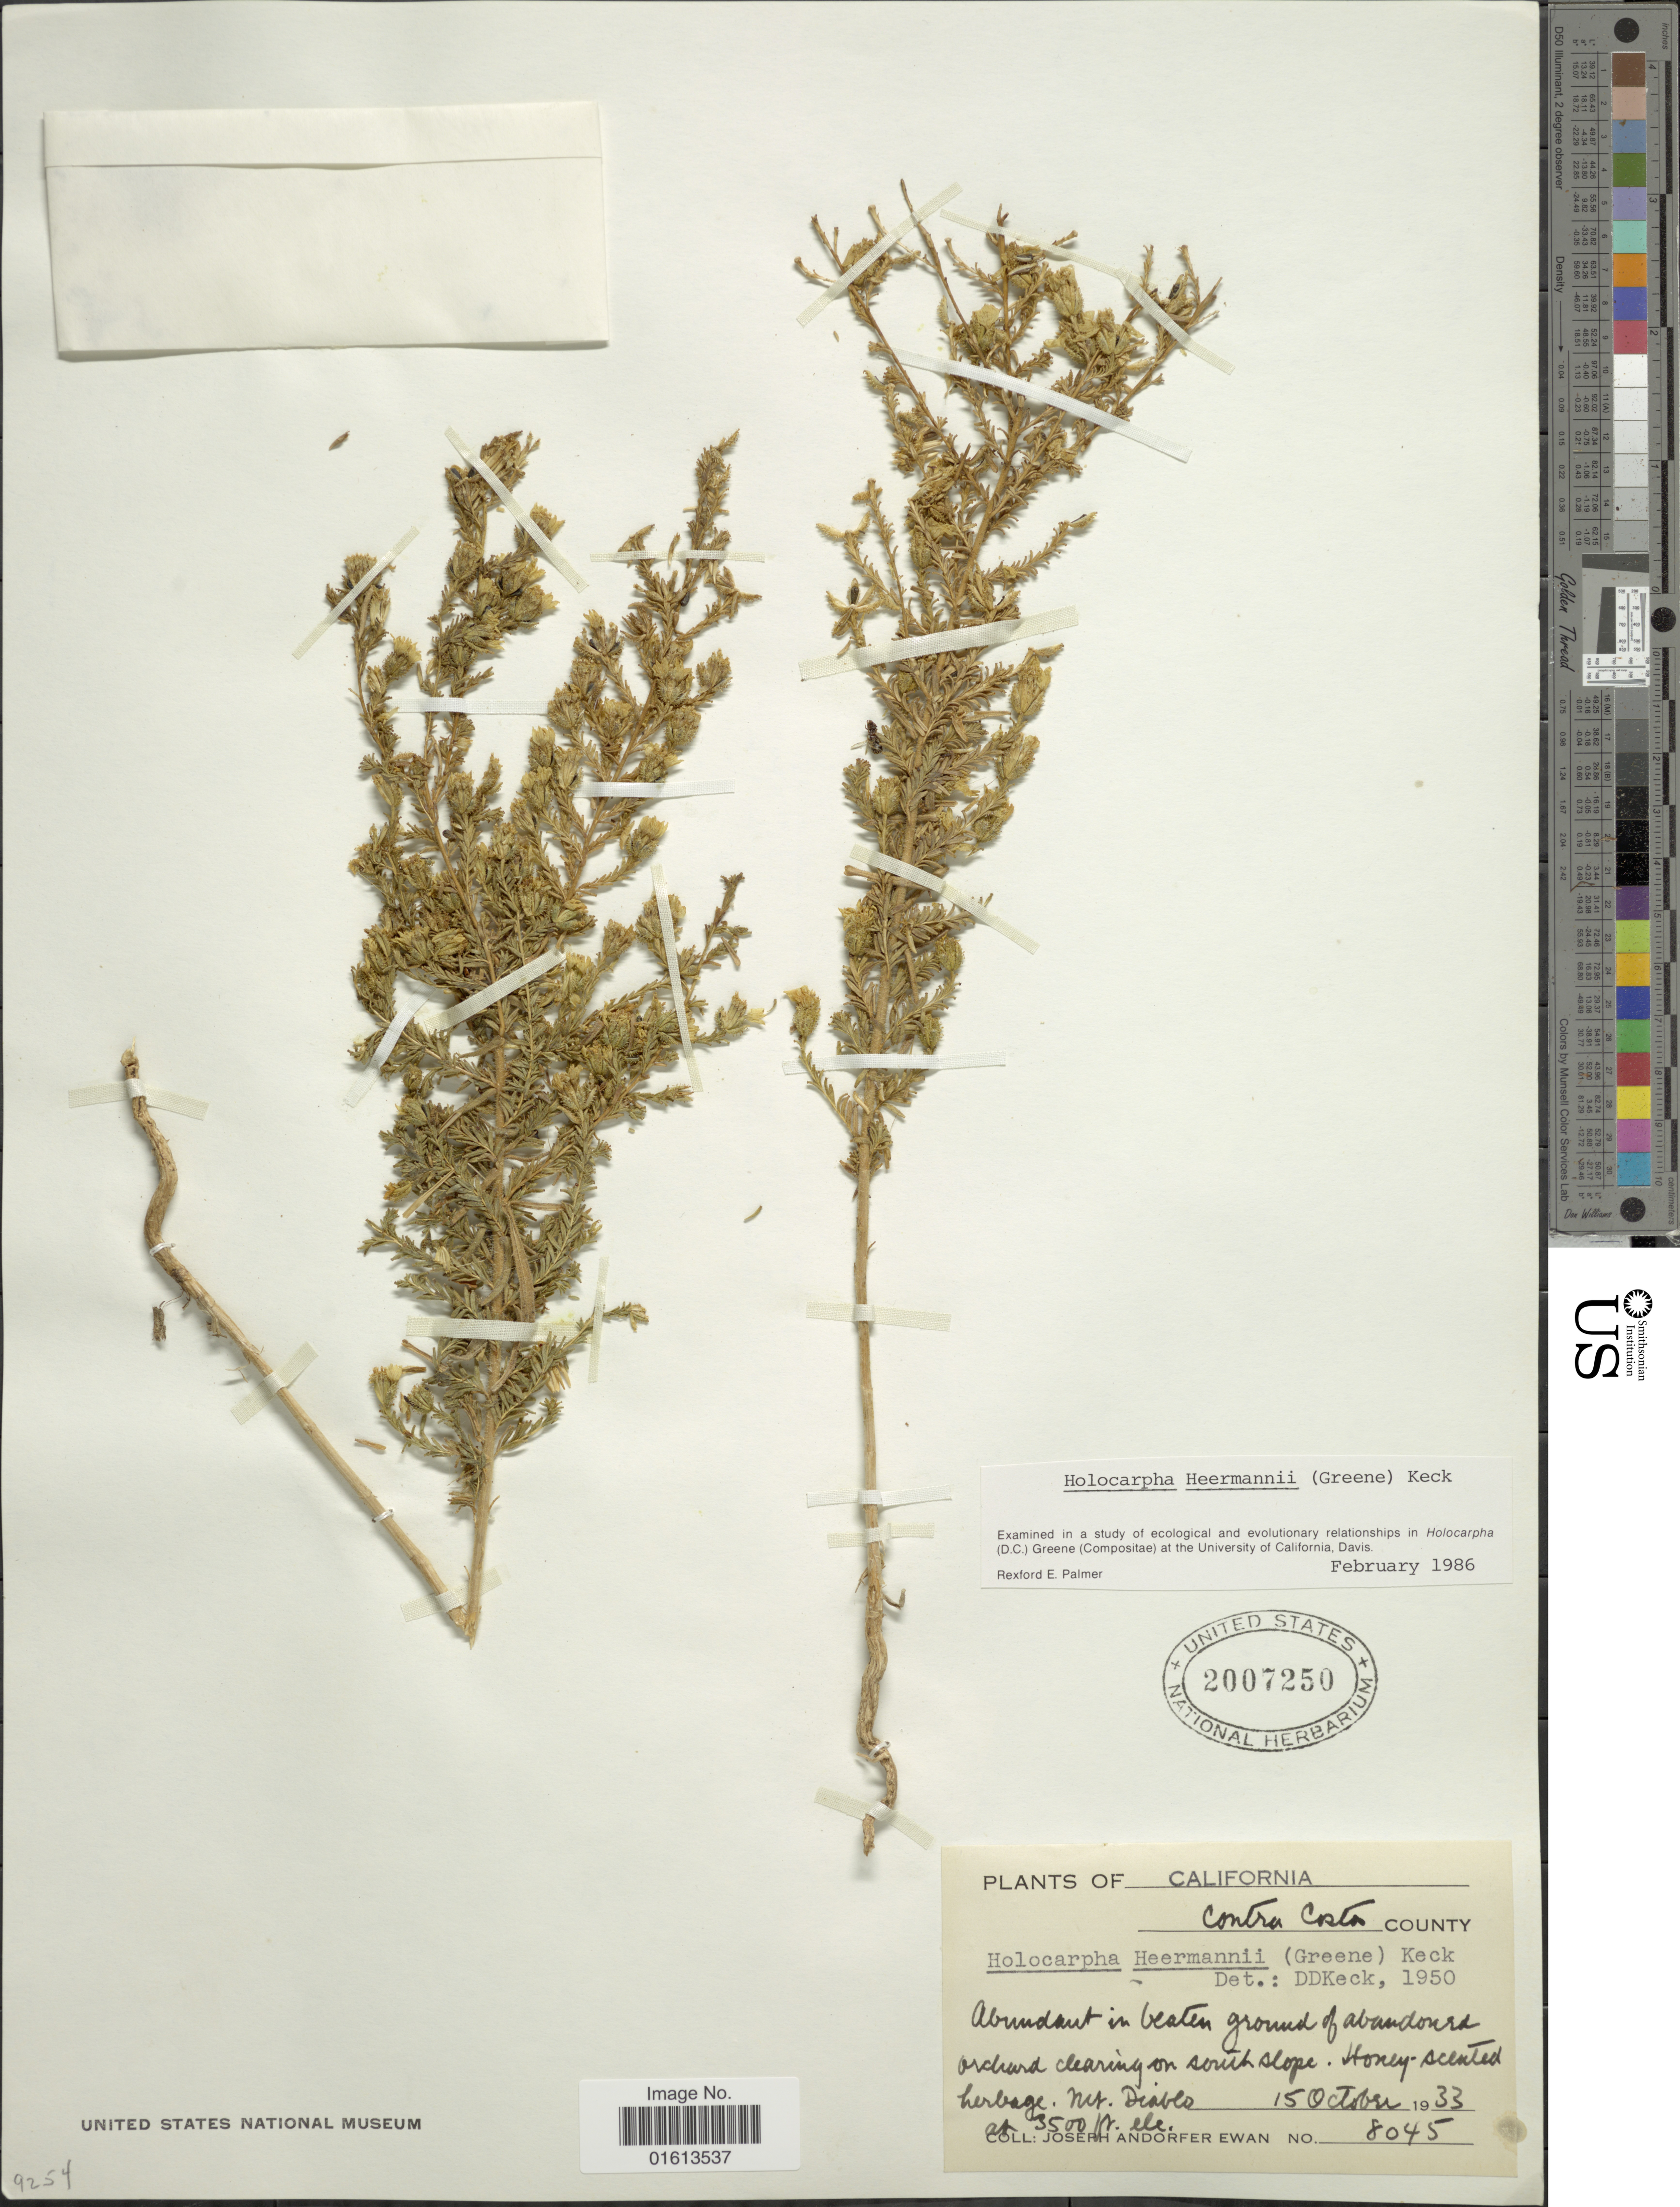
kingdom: Plantae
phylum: Tracheophyta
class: Magnoliopsida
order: Asterales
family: Asteraceae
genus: Holocarpha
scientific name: Holocarpha heermannii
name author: (Greene) D.D. Keck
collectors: J. A. Ewan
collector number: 8045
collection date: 1933-10-15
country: United States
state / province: California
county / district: Contra Costa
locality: Contra Costa County, Mt. Diabes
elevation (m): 1067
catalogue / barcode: US 2007250